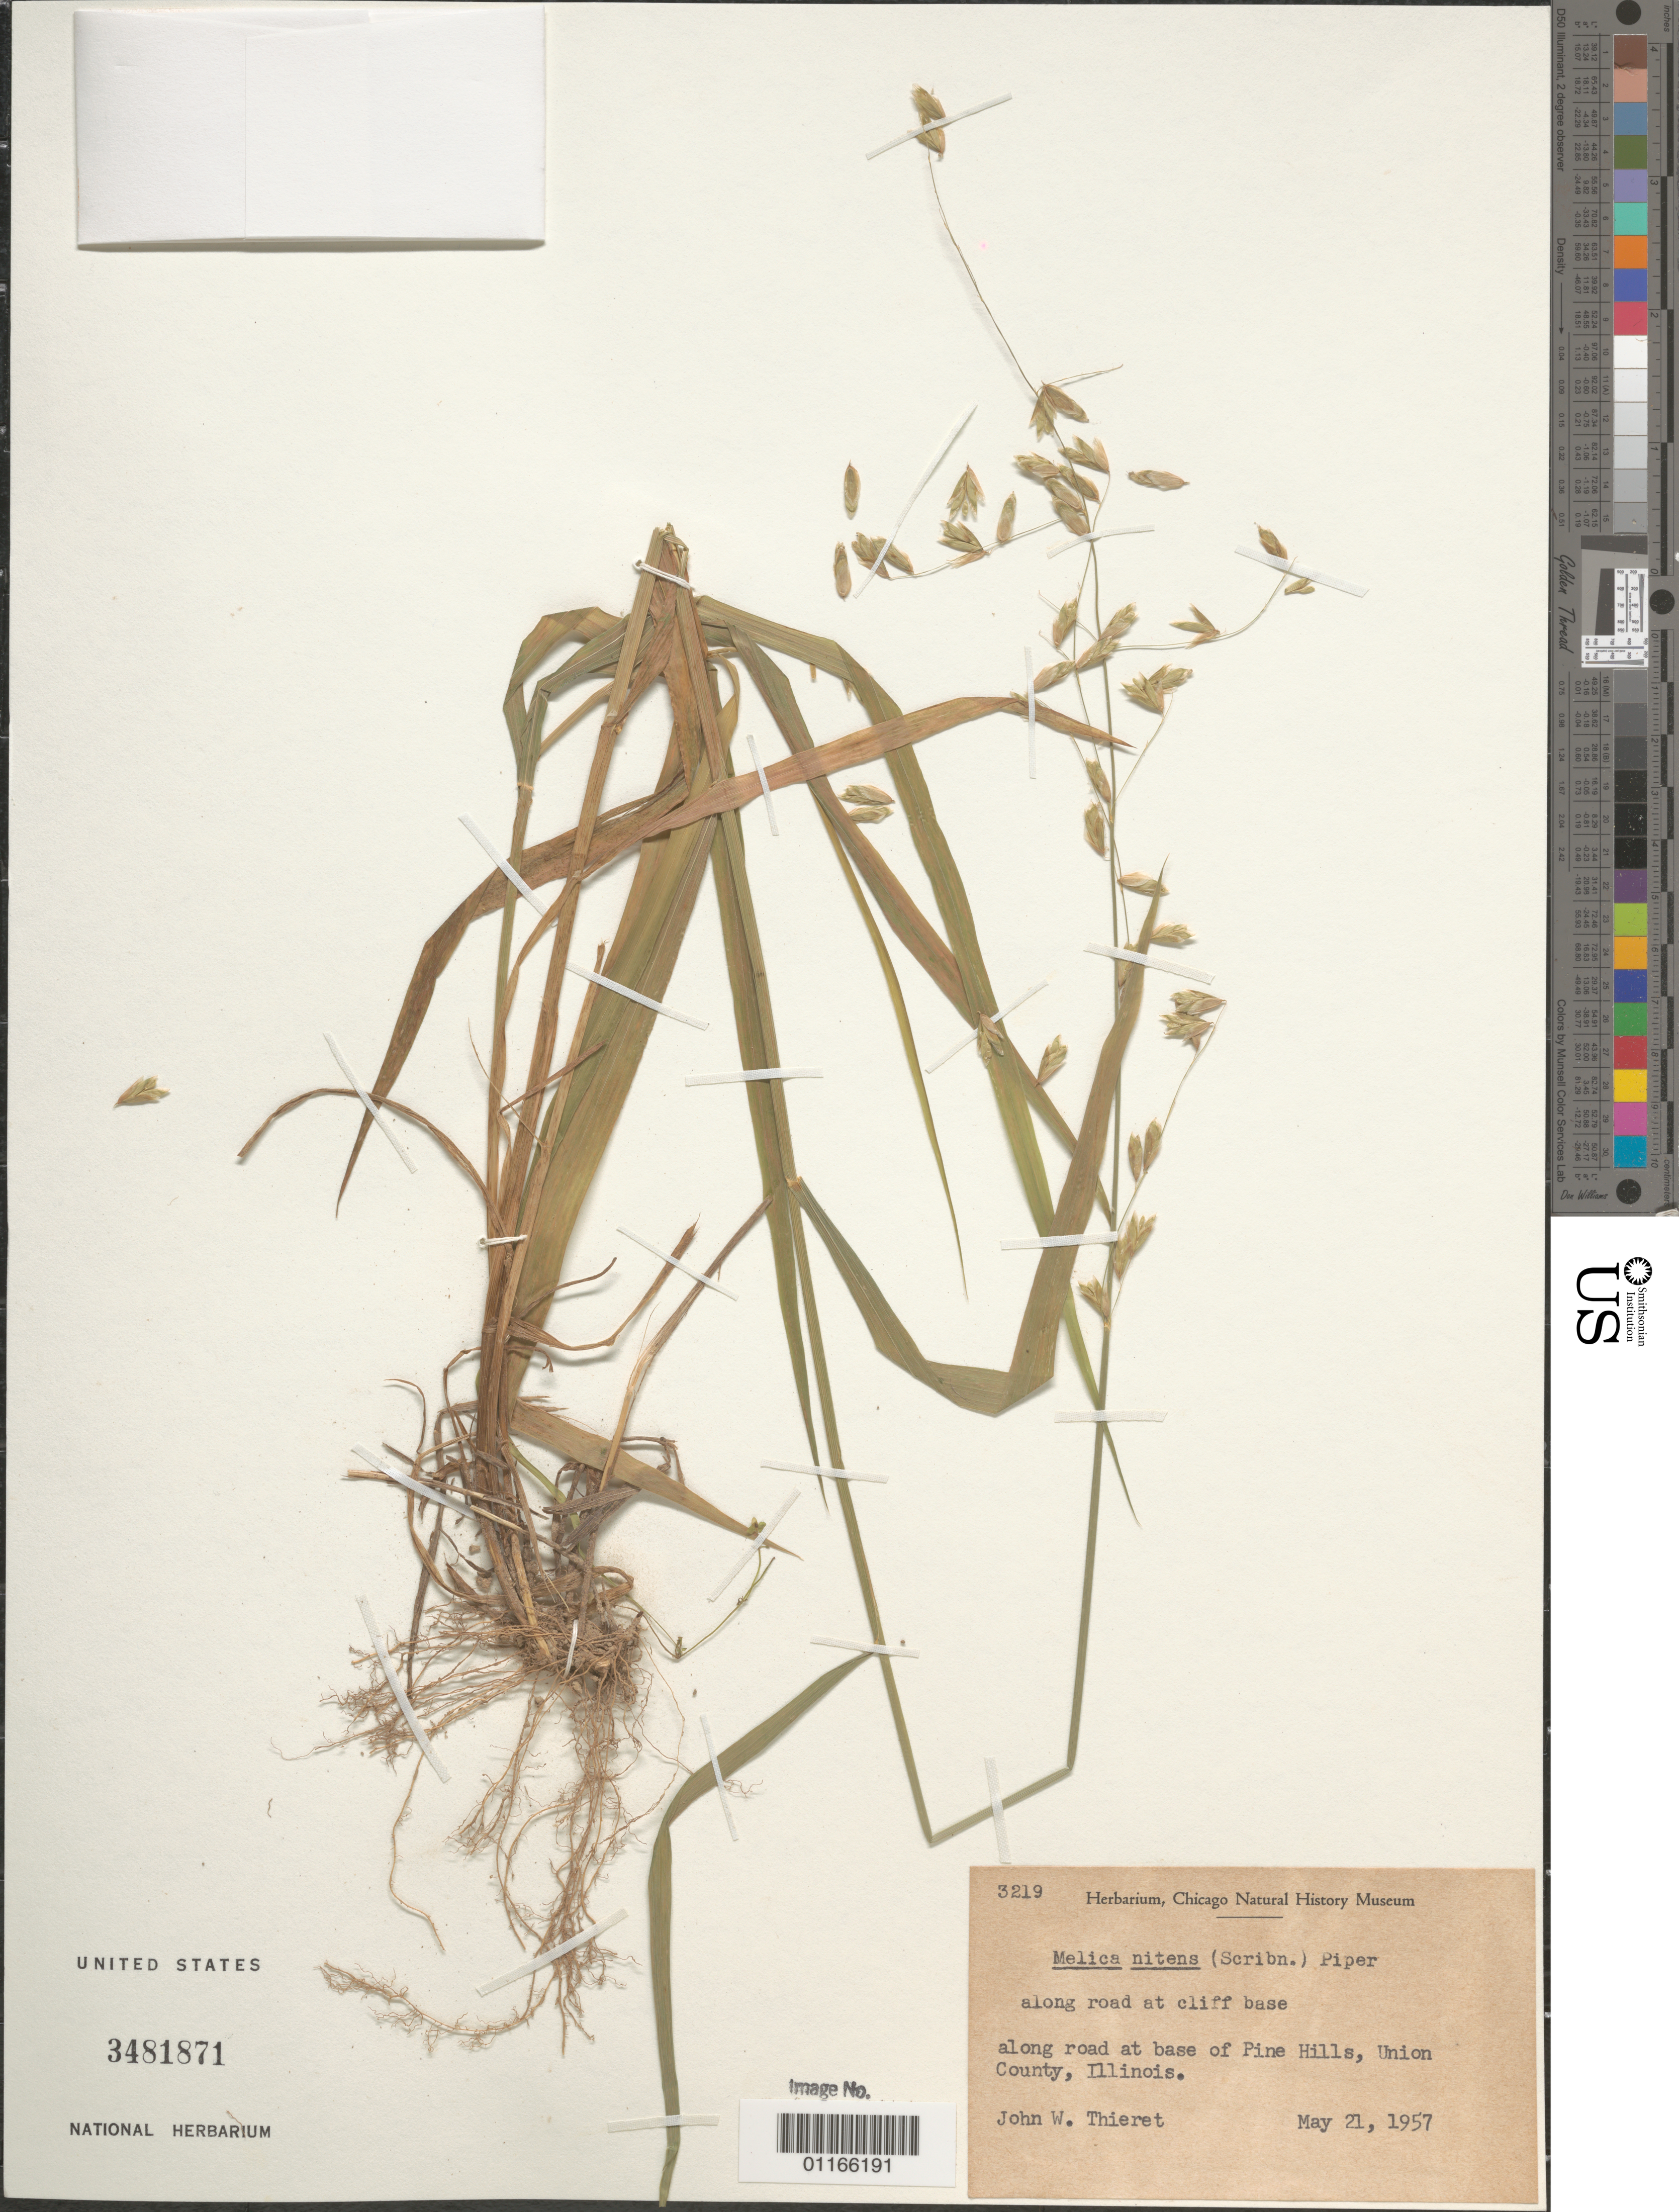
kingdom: Plantae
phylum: Tracheophyta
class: Liliopsida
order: Poales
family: Poaceae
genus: Melica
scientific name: Melica nitens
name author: (Scribn.) Nutt. ex Piper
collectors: J. W. Thieret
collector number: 3219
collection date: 1957-05-21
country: United States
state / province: Illinois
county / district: Union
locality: Along road at base of Pine Hills.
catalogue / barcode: US 3481871